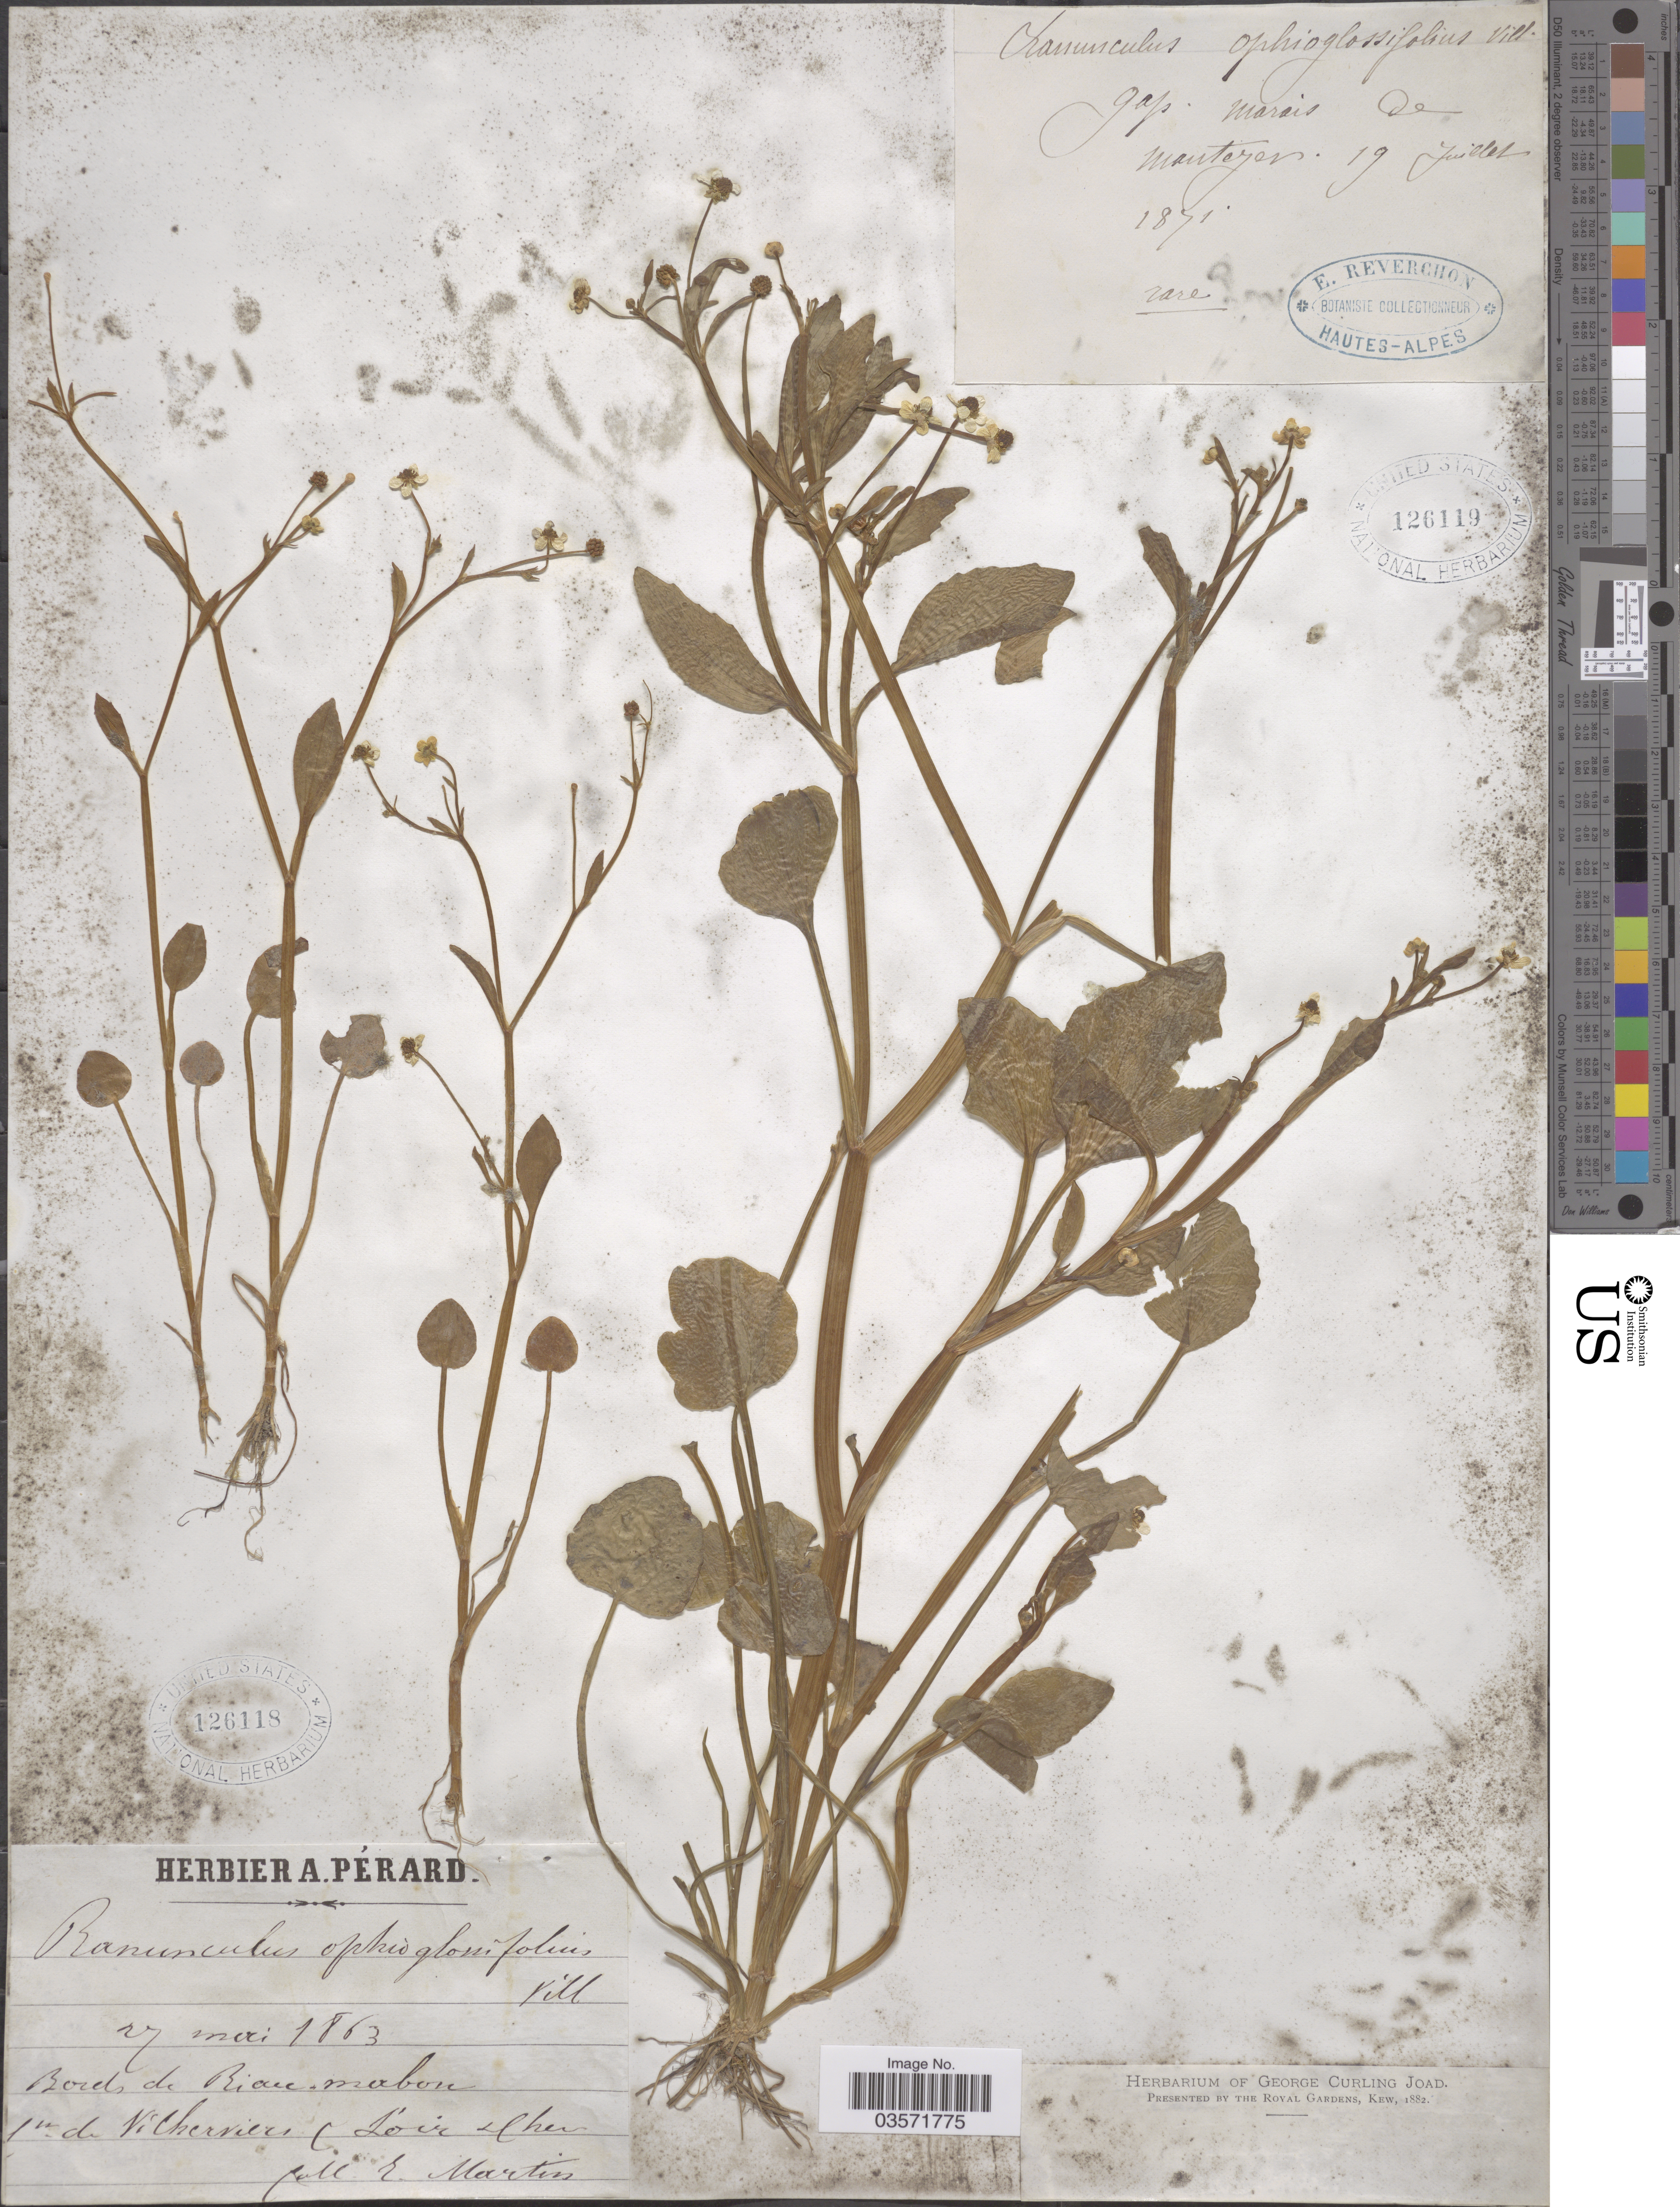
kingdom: Plantae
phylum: Tracheophyta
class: Magnoliopsida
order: Ranunculales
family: Ranunculaceae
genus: Ranunculus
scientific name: Ranunculus ophioglossifolius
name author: Vill.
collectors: E. Martin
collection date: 1863-05-27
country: France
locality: Bords de Rian-mabon[interpreted]. [illegible text] de Vilherviers (Loir & Cher.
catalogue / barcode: US 126118-2